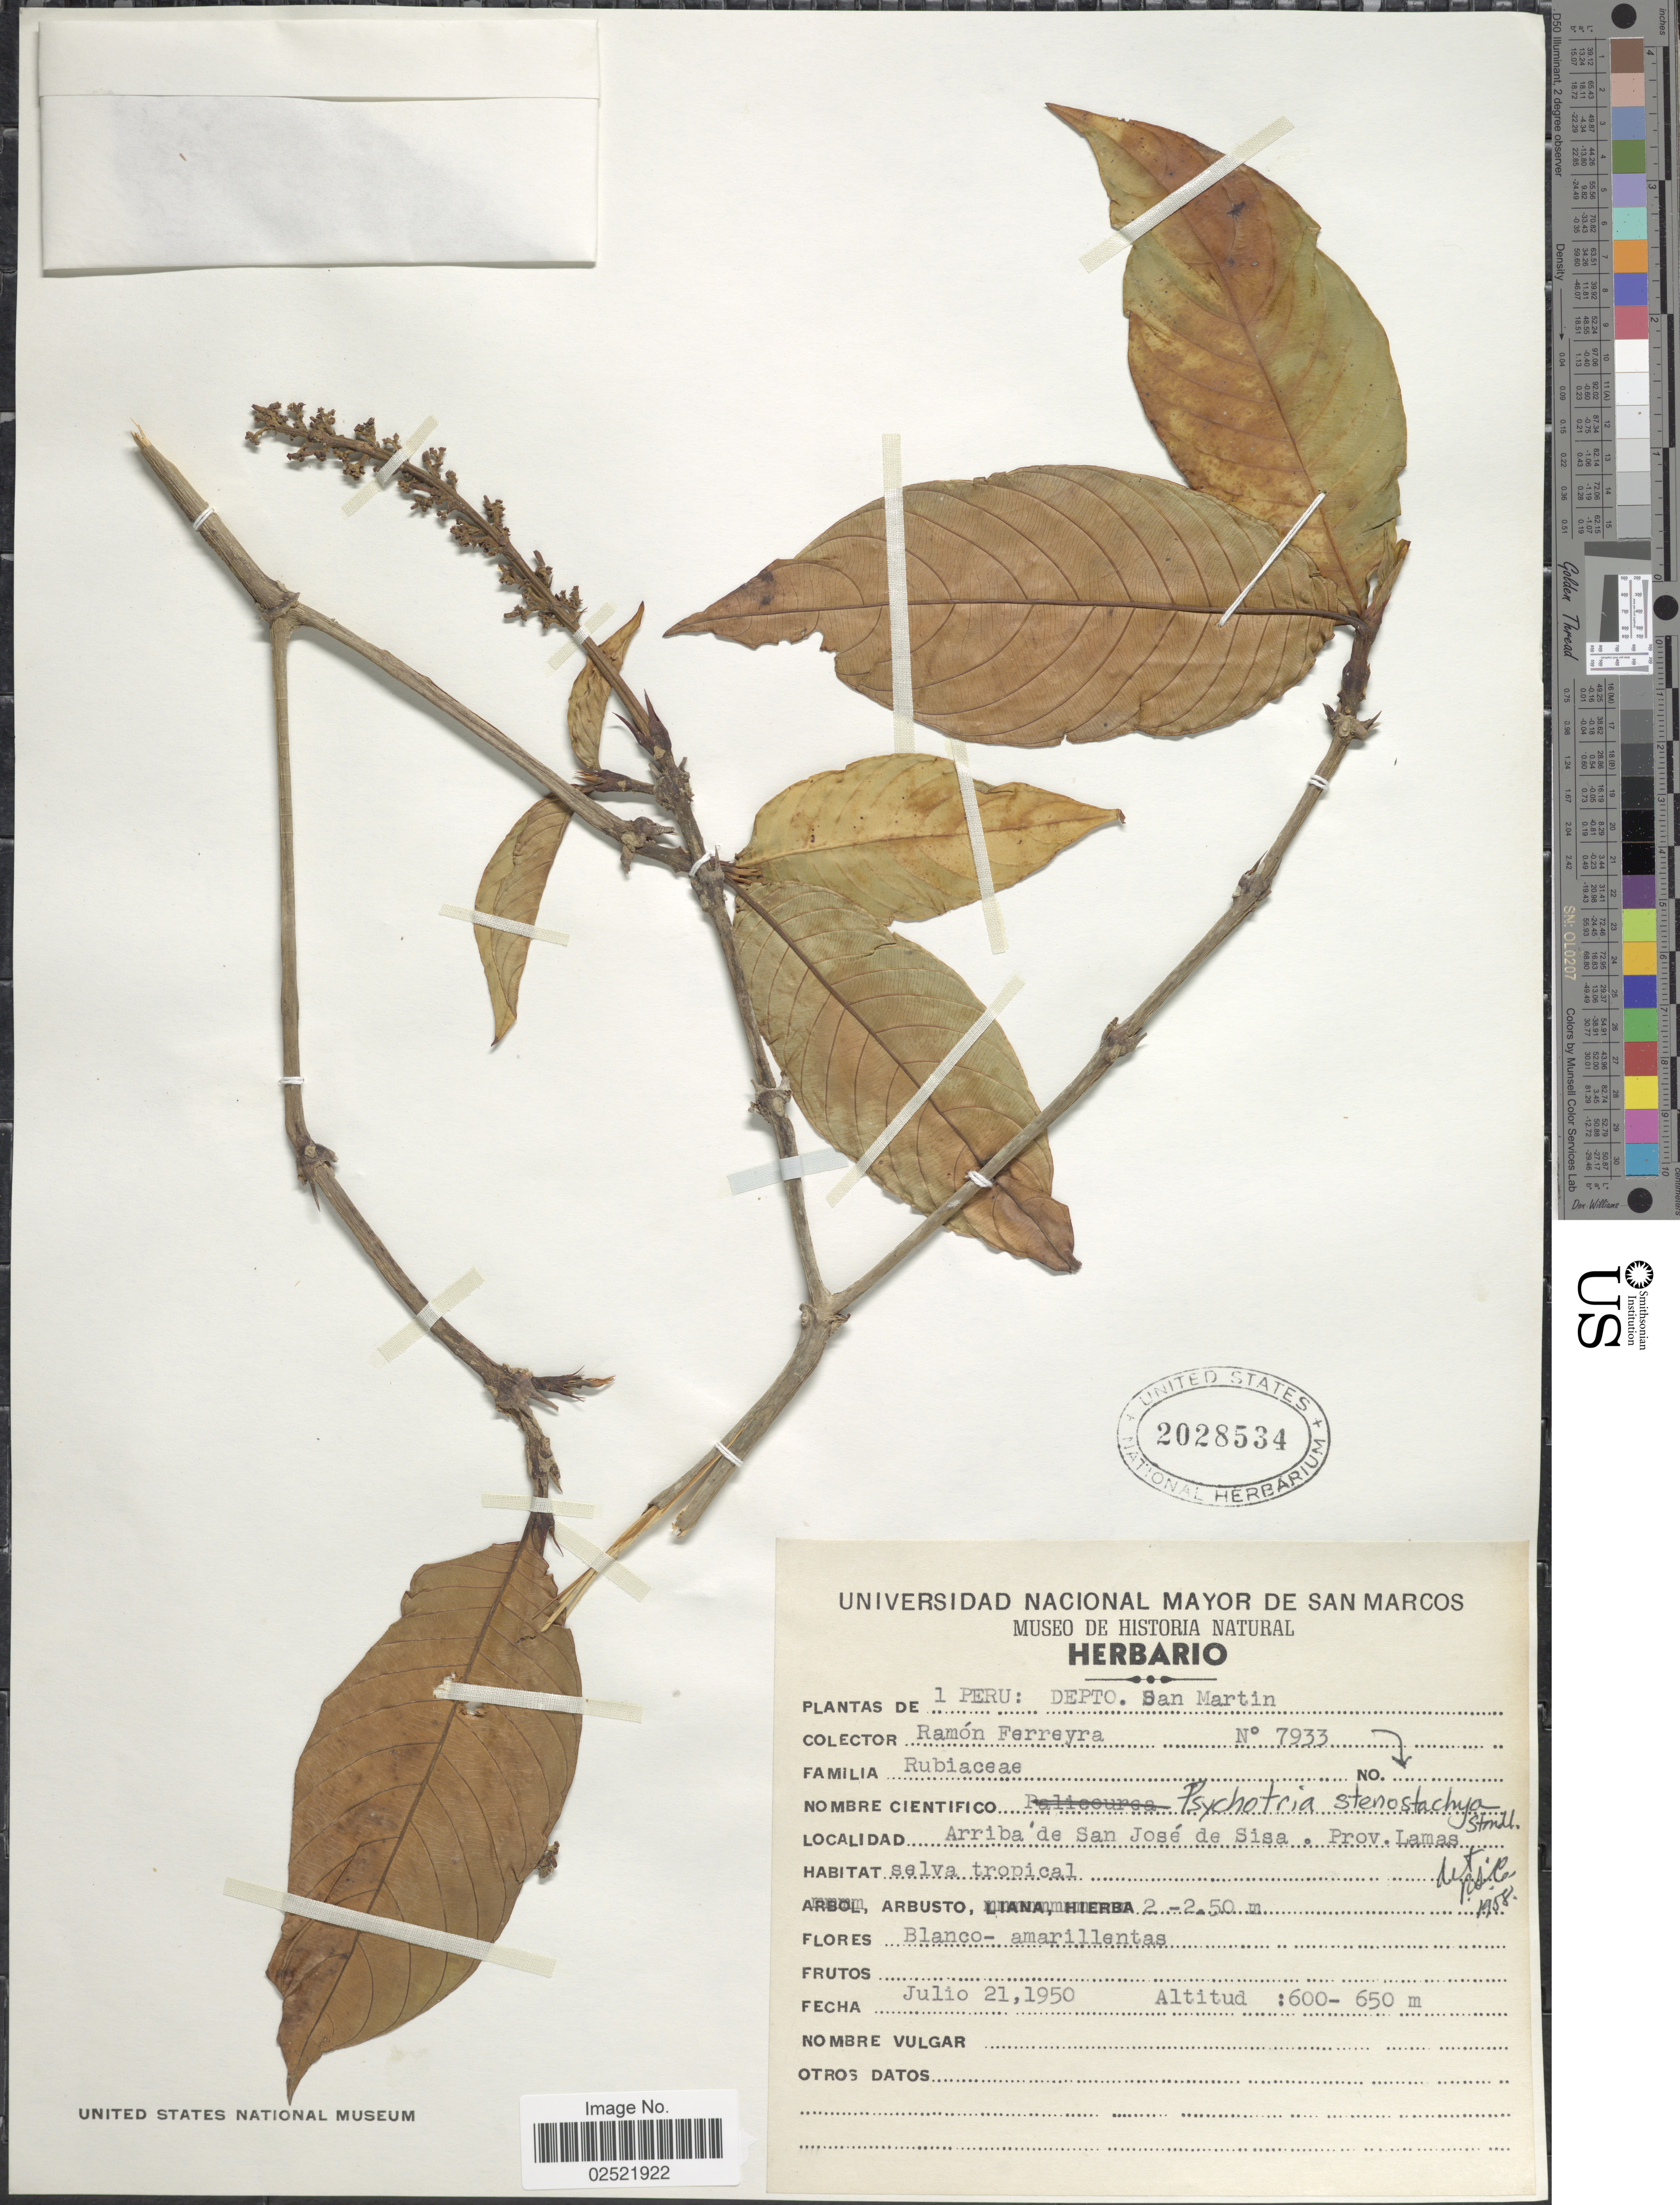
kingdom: Plantae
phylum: Tracheophyta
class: Magnoliopsida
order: Gentianales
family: Rubiaceae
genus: Psychotria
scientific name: Psychotria stenostachya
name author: Standl.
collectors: R. A. Ferreyra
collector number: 7933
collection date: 1950-07-21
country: Peru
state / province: San Martín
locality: Arriba de San Jose de Sisa, Prov. Lamas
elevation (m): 600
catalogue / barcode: US 2028534